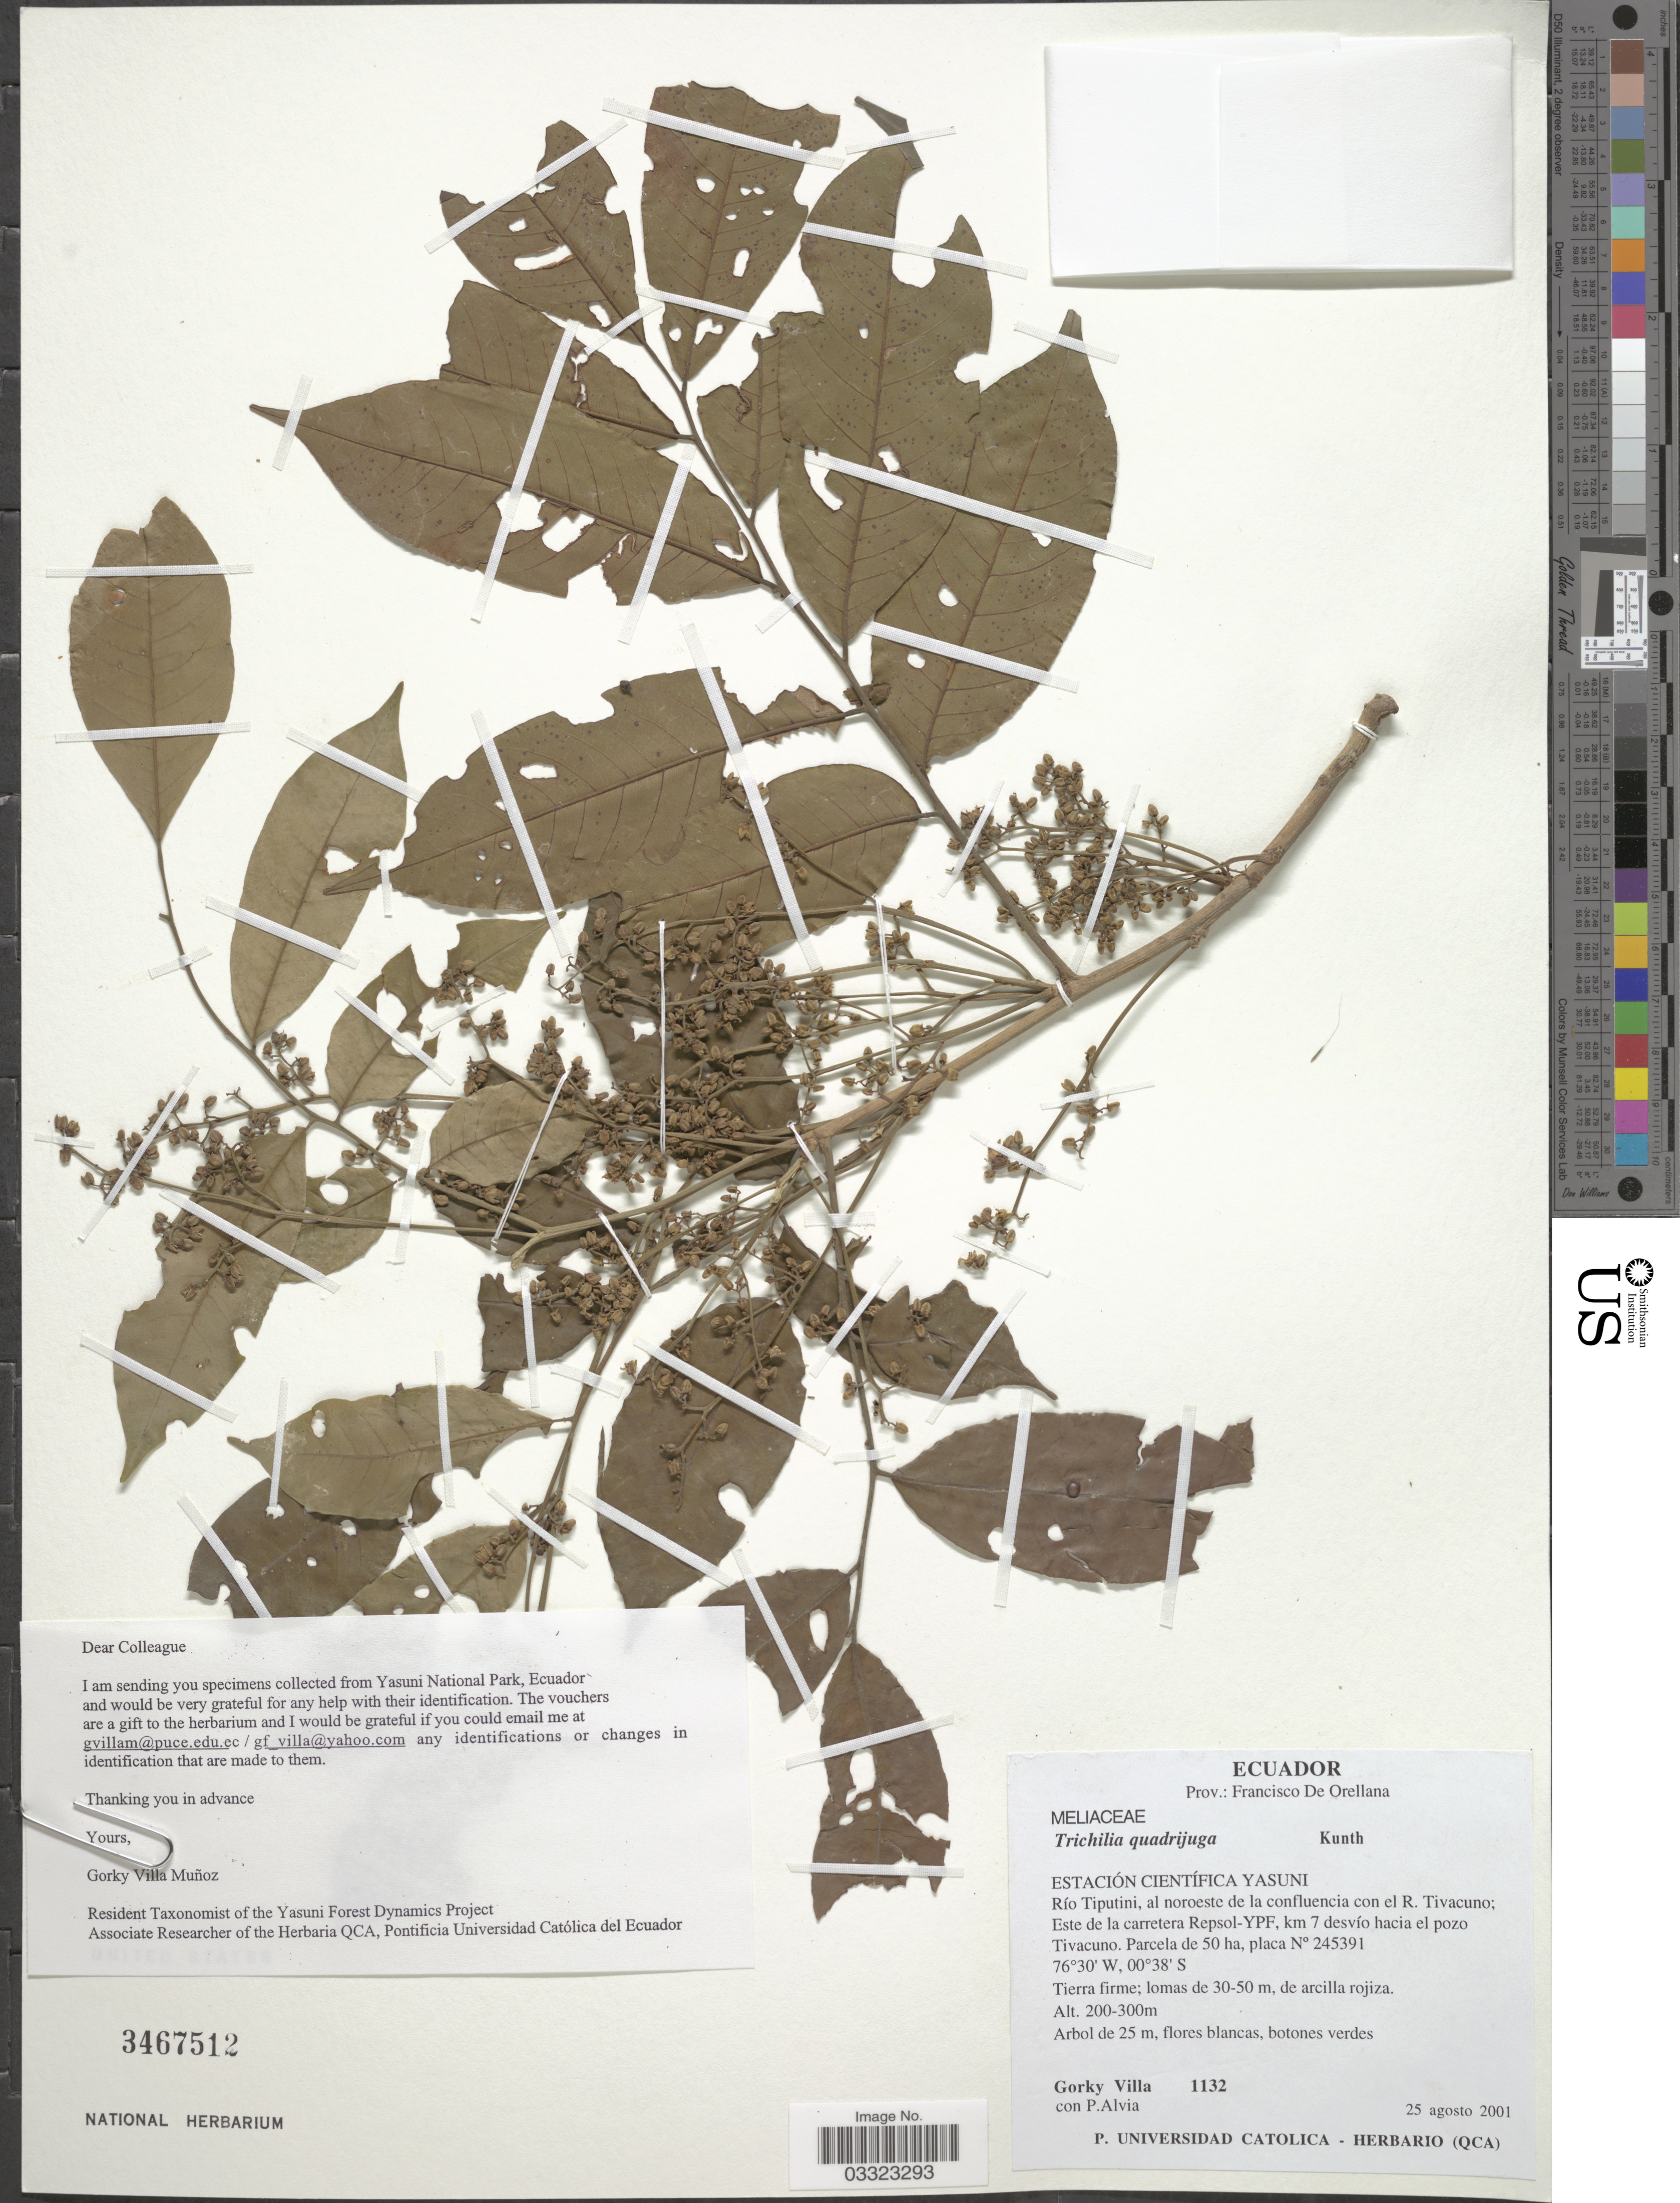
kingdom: Plantae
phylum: Tracheophyta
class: Magnoliopsida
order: Sapindales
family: Meliaceae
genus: Trichilia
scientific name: Trichilia quadrijuga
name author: Kunth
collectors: G. Villa & P. Alvia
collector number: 1132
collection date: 2001-08-25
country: Ecuador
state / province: Orellana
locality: Prov.: Francisco De Orellana. Estación Científica Yasuni. Río Tiputini, al noroeste de la confluencia con el R. Tivacuno; Este de la carretera Repsol-YPF, km 7 desvío hacia el pozo Tivacuno. Parcela de 50 ha, placa N° 245391.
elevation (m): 200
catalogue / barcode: US 3467512